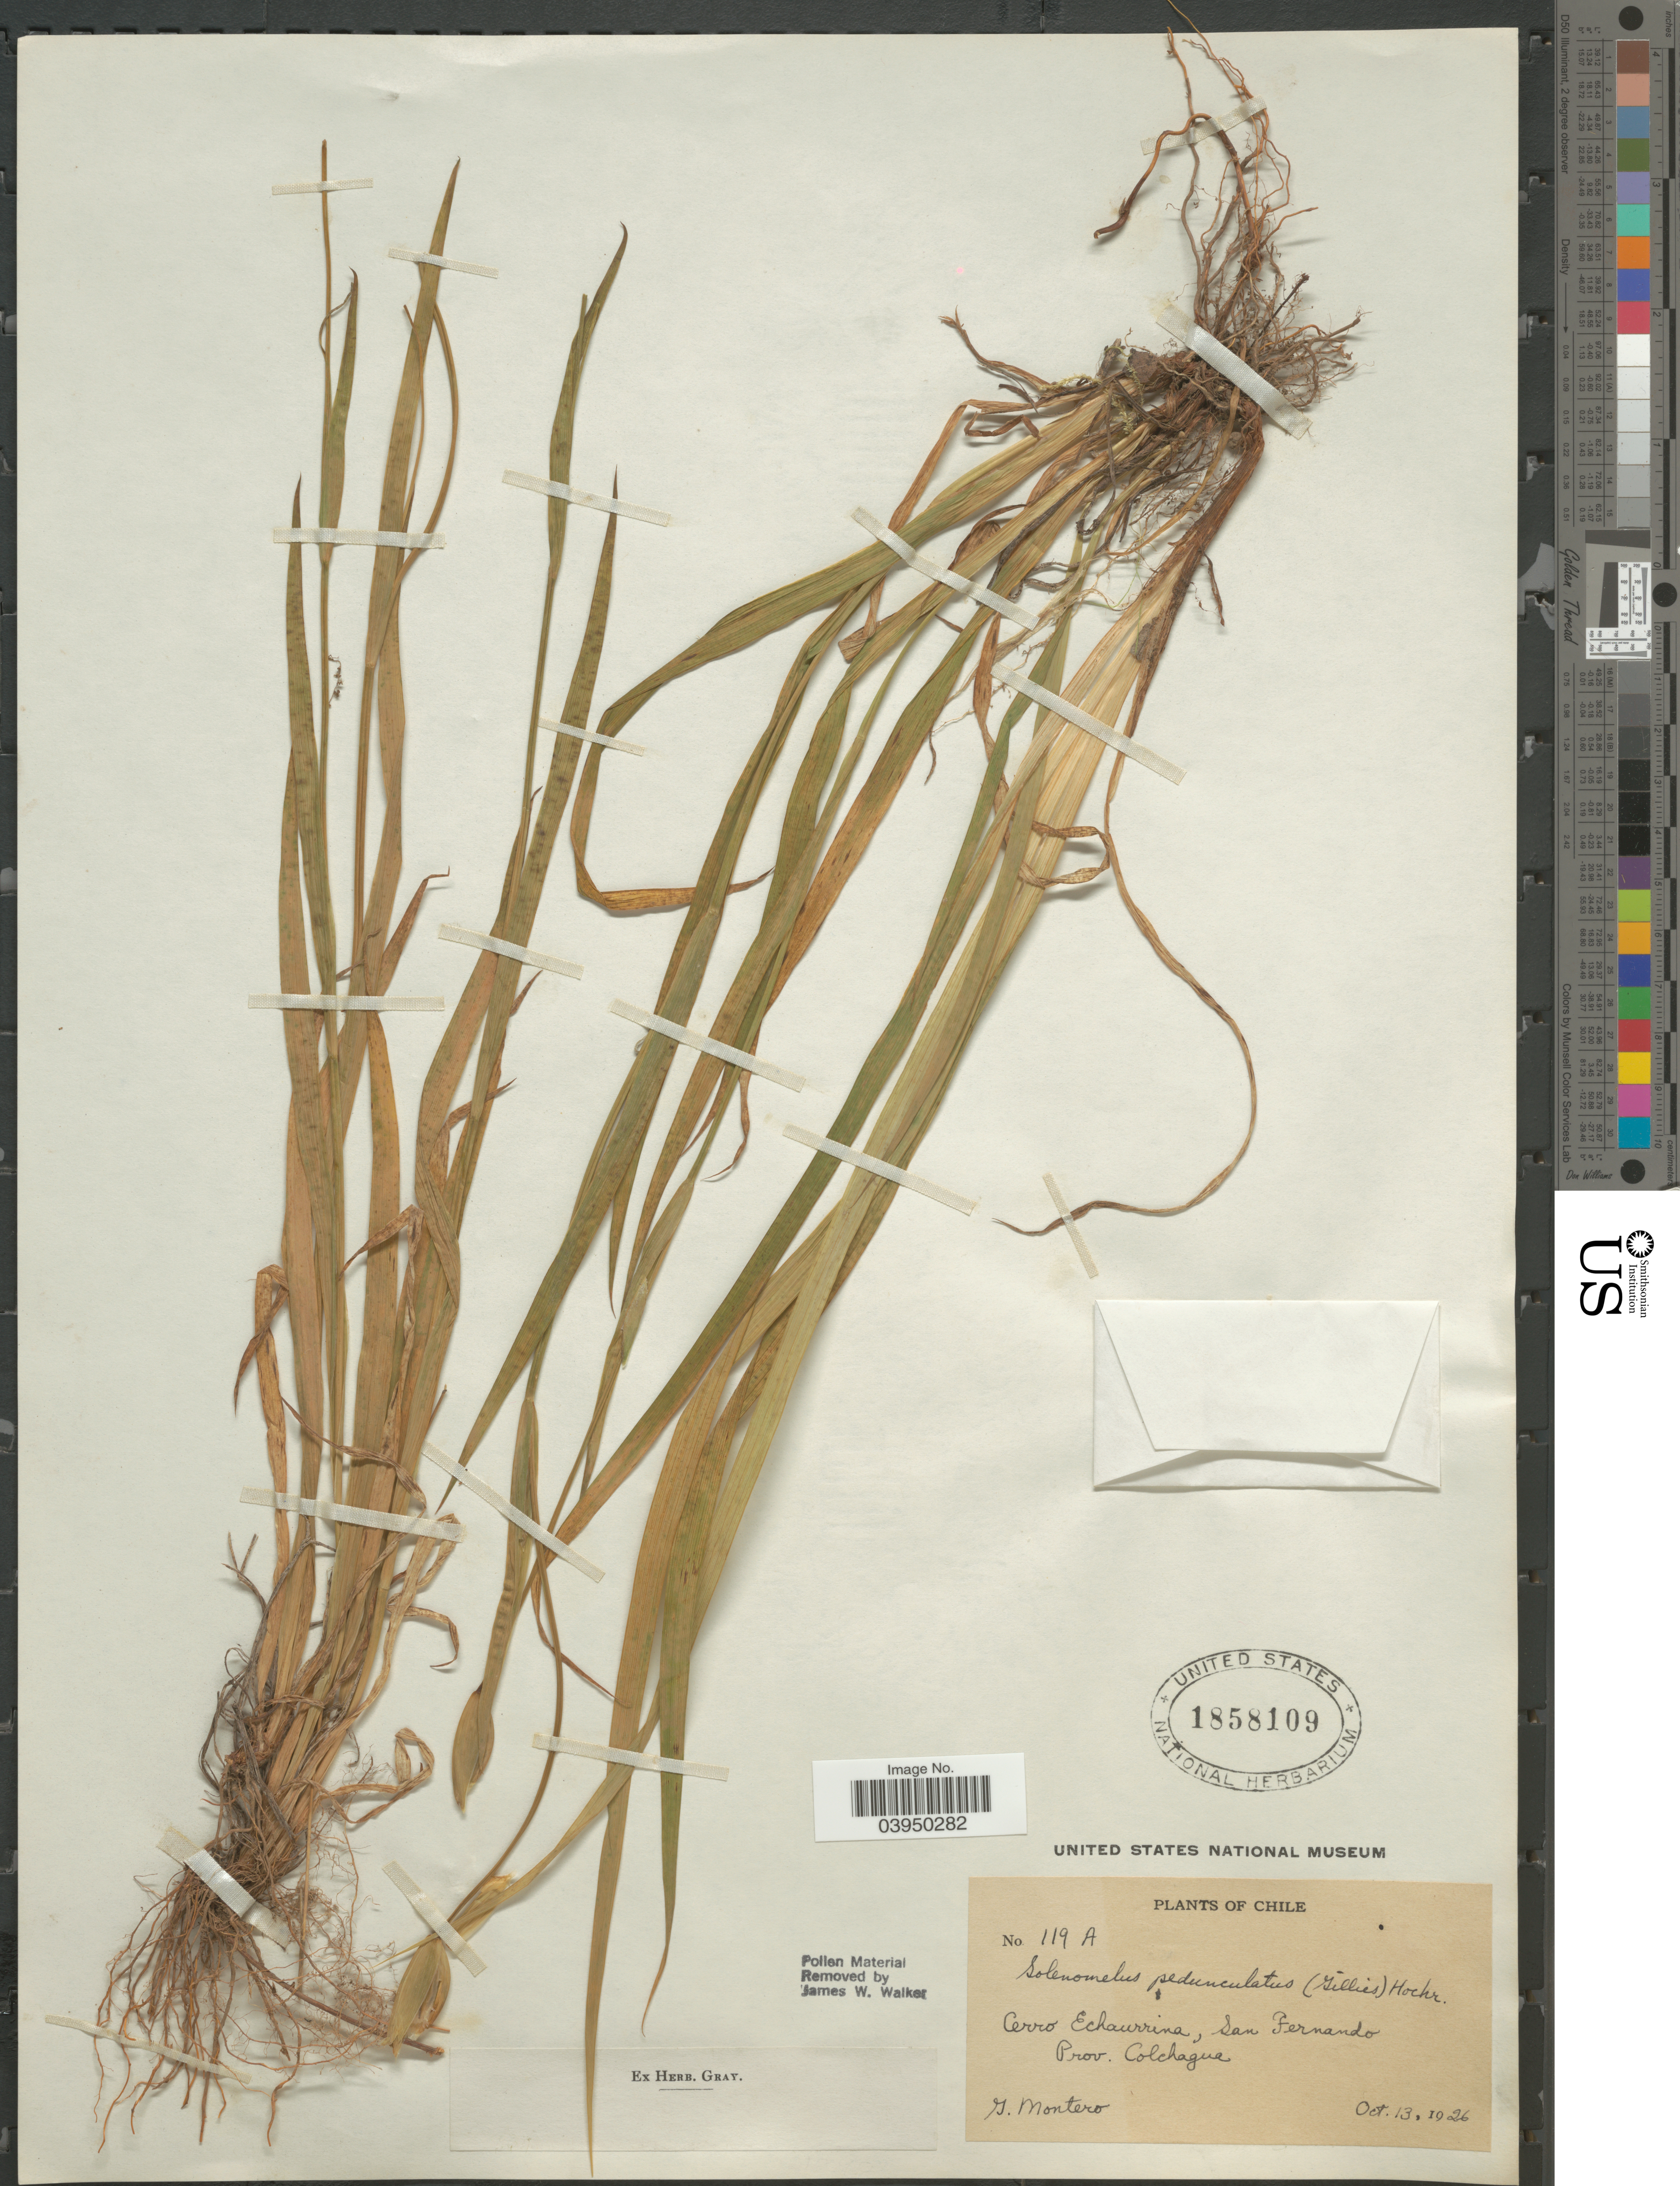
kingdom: Plantae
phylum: Tracheophyta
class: Liliopsida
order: Asparagales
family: Iridaceae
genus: Solenomelus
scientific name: Solenomelus pedunculatus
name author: (Gillies ex Hook.) Hochr.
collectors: G. Montero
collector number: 119 A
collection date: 1926-10-13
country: Chile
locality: Cerro Echaurrina, San Fernando. Prov. Colchagua.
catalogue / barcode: US 1858109